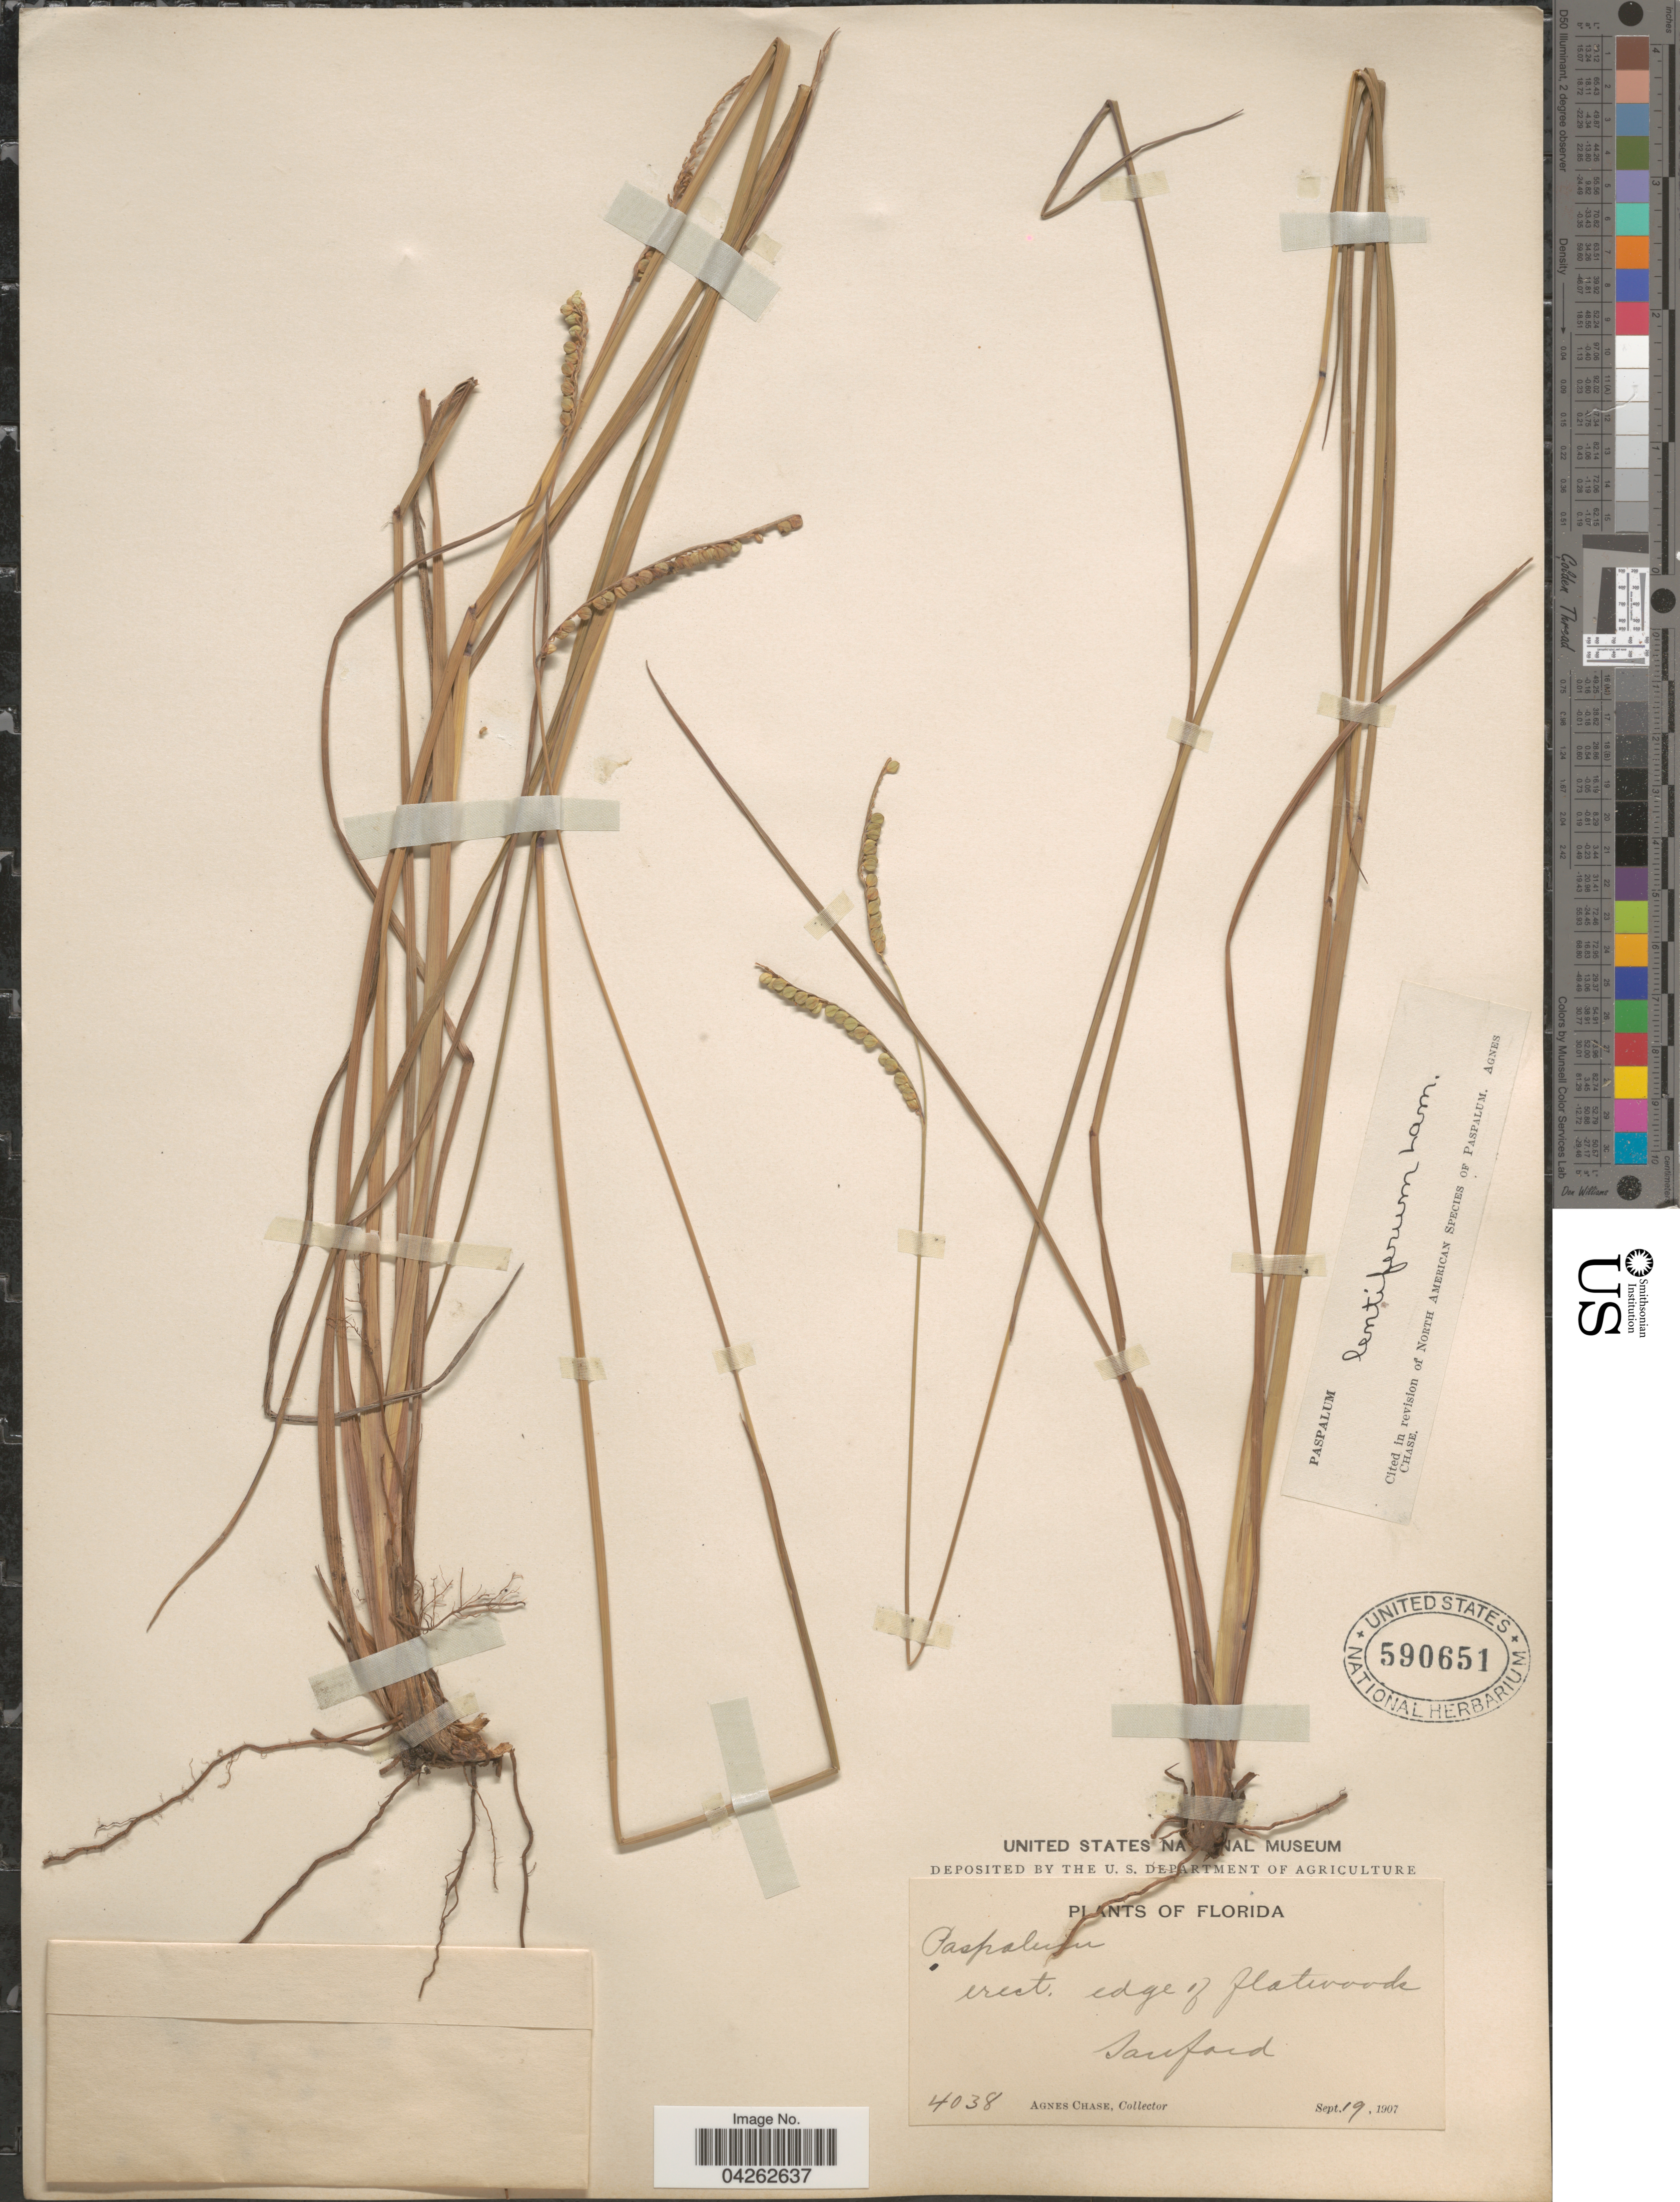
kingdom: Plantae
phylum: Tracheophyta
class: Liliopsida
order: Poales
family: Poaceae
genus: Paspalum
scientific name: Paspalum lentiferum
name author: Lam.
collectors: A. Chase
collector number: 4038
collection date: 1907-09-19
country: United States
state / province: Florida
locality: Edge of flatwoods. Sanford.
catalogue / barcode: US 590651